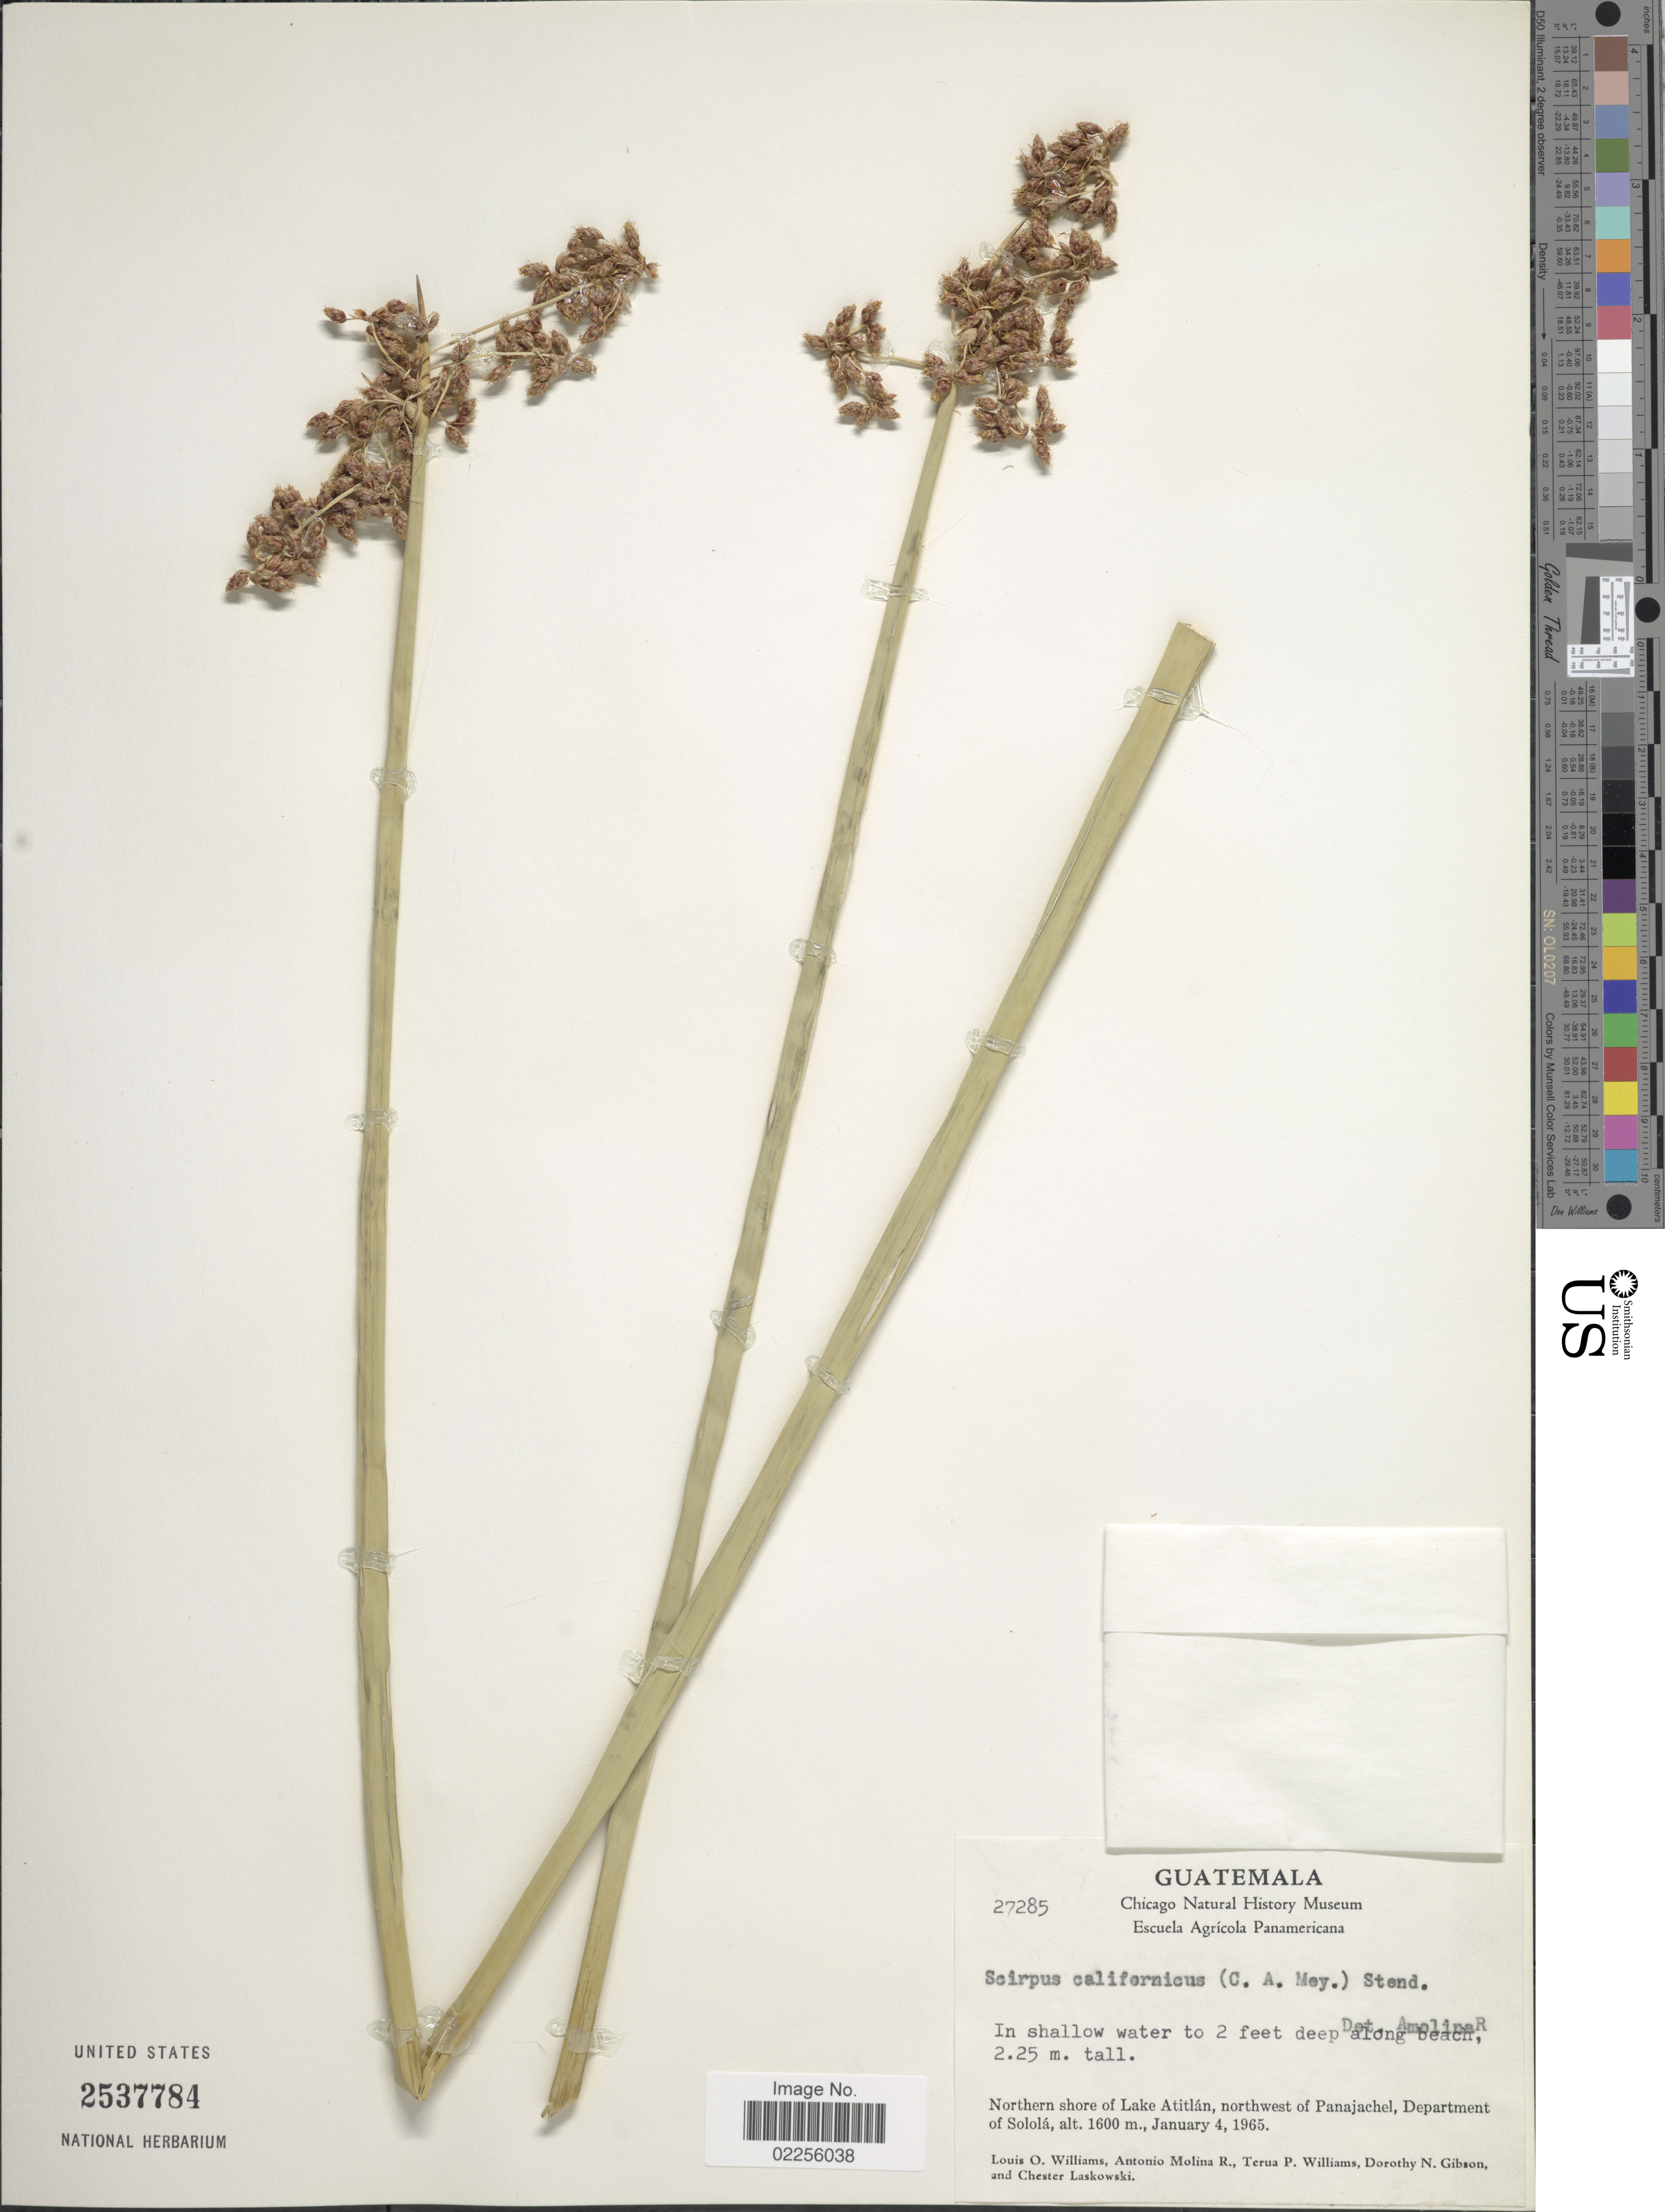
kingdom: Plantae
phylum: Tracheophyta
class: Liliopsida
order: Poales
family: Cyperaceae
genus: Schoenoplectus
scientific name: Schoenoplectus californicus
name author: (C.A. Mey.) Soják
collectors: L. O. Williams, A. Molina R., T. P. Williams, D. N. Gibson & C. Laskowski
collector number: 27285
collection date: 1965-01-04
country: Guatemala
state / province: Sololá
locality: Northern shore of Lake Atitlán, northwest of Panajachel, Department of Sololá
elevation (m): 1600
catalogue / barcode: US 2537784